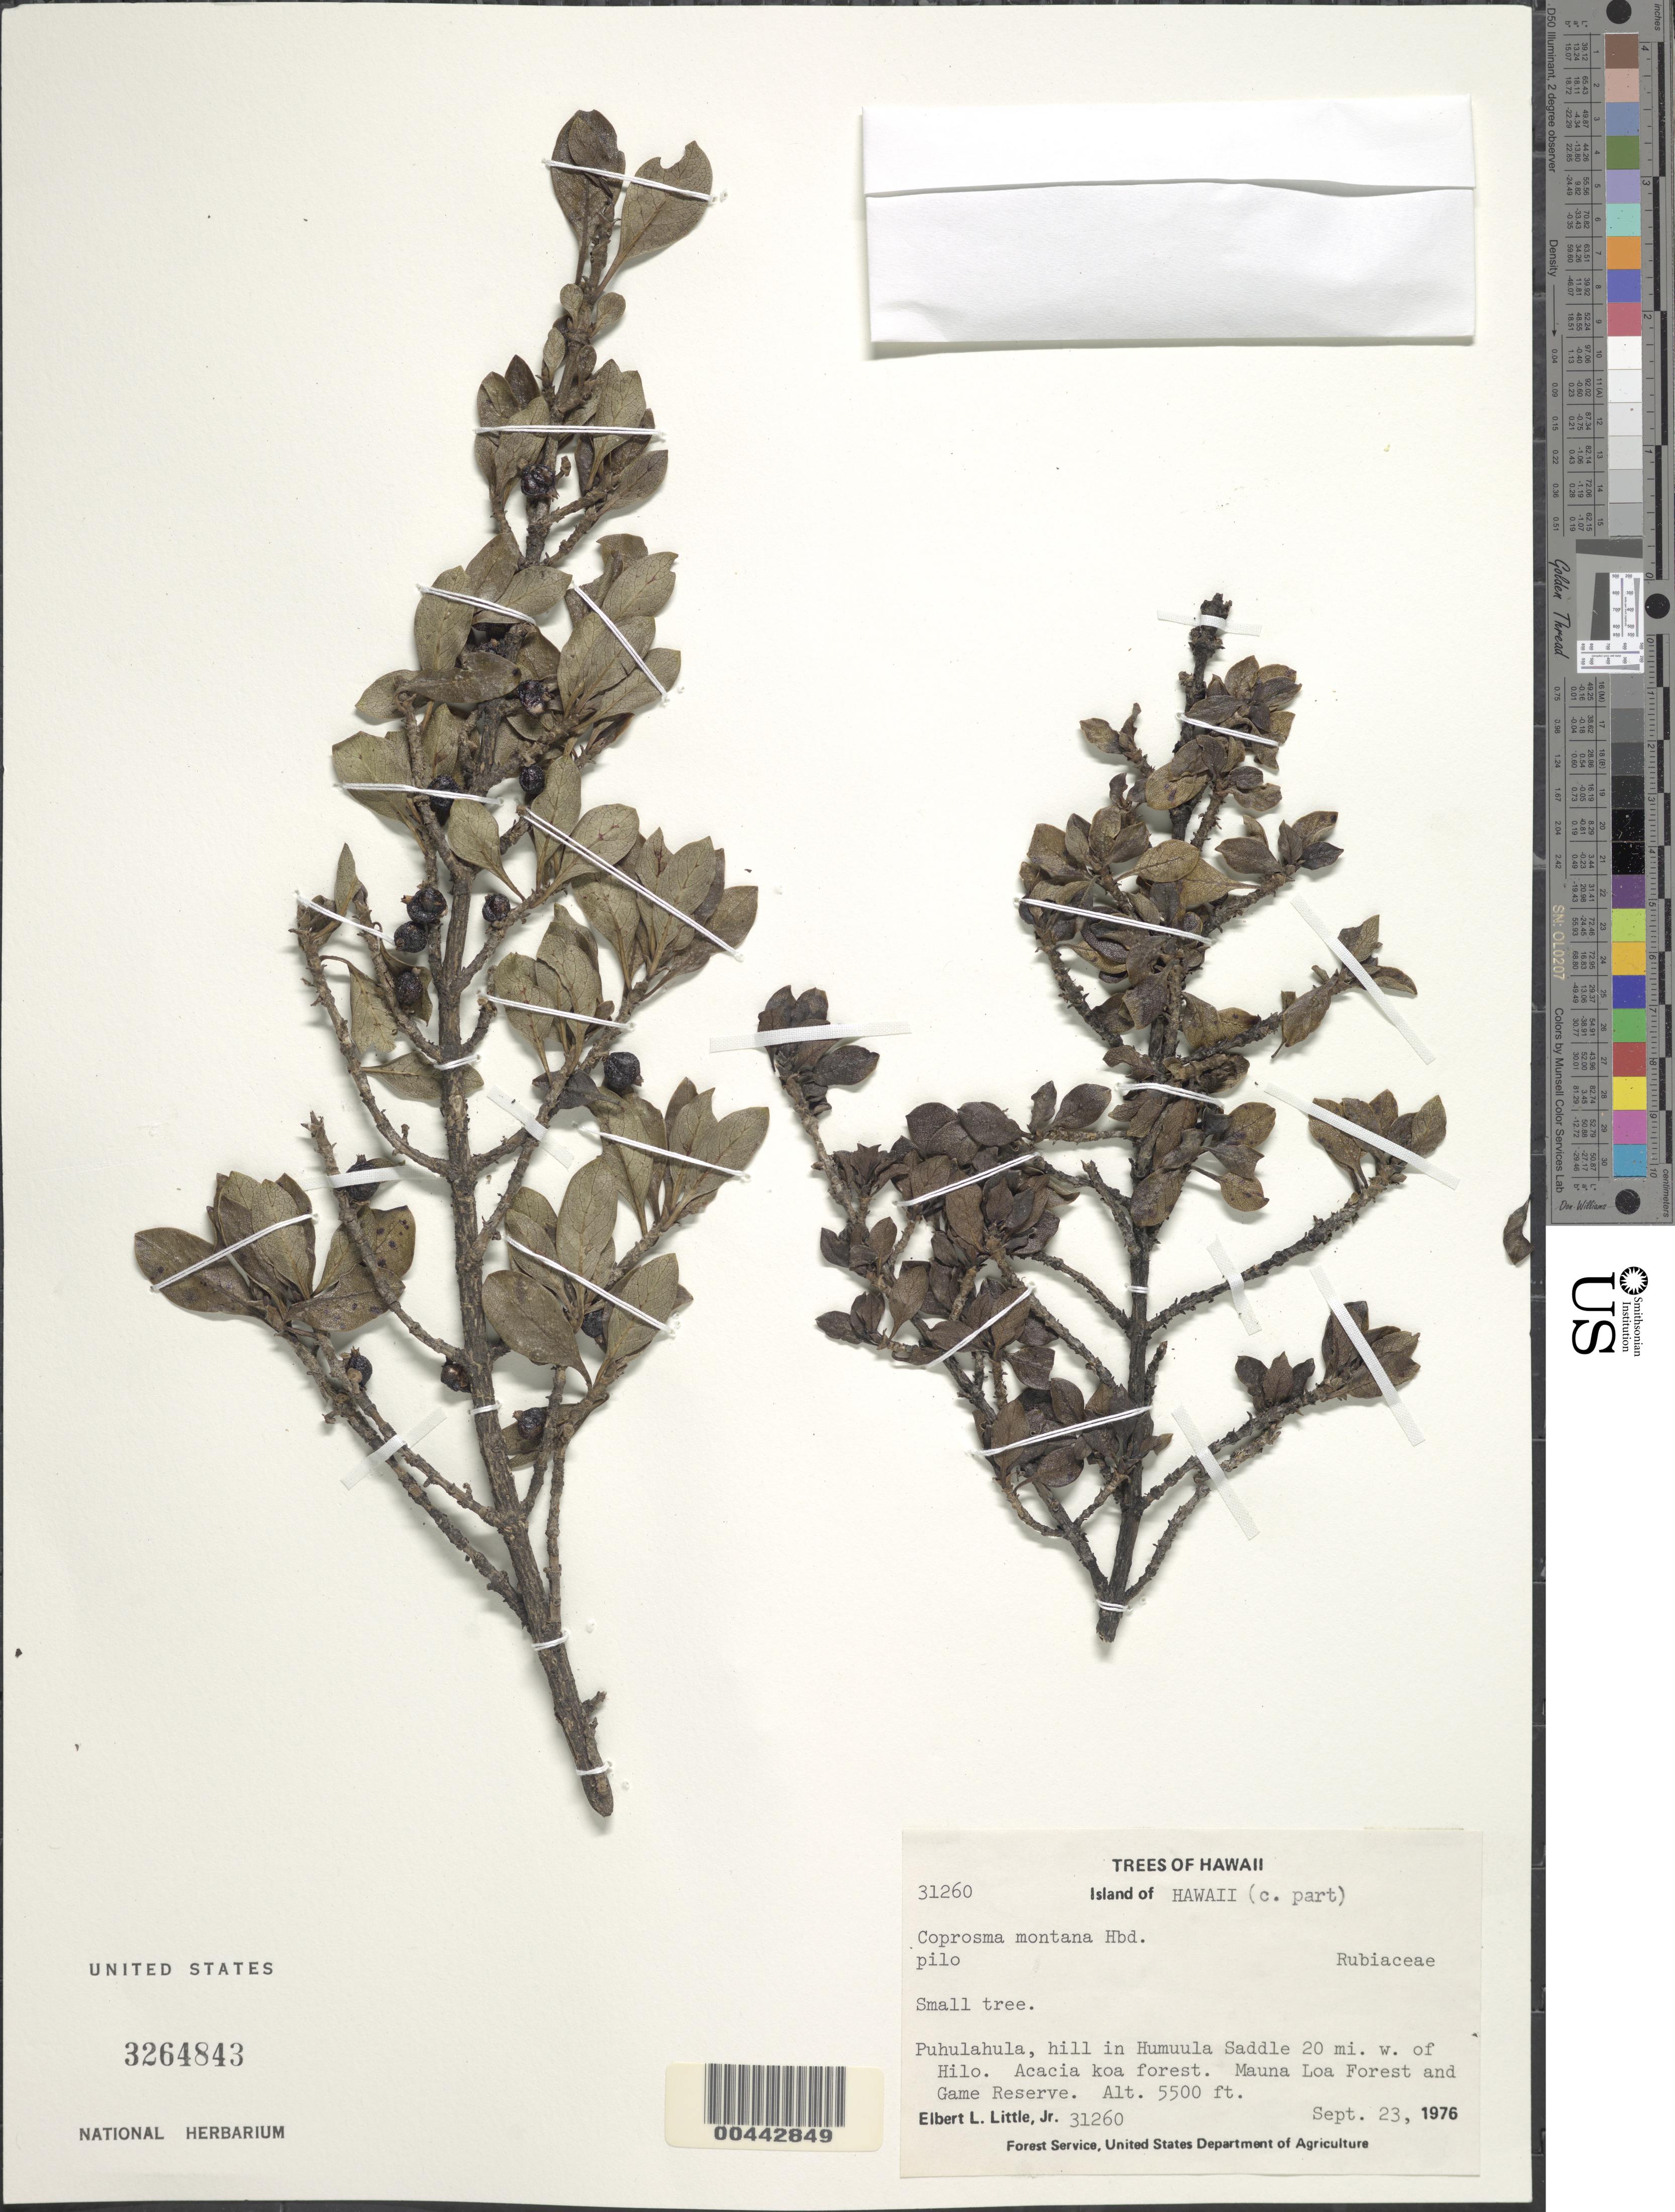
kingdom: Plantae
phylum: Tracheophyta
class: Magnoliopsida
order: Gentianales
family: Rubiaceae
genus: Coprosma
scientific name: Coprosma montana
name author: Hillebr.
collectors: E. L. Little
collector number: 31260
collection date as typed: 23 Sep 1976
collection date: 1976-09-23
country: United States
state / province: Hawaii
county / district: Hawaii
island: Hawaii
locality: Central part of Hawaii, Puhulahula, hill in Humuula Saddle 20 mi W of Hilo. Mauna Loa Forest and Game Reserve.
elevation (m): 1676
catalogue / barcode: US 3264843